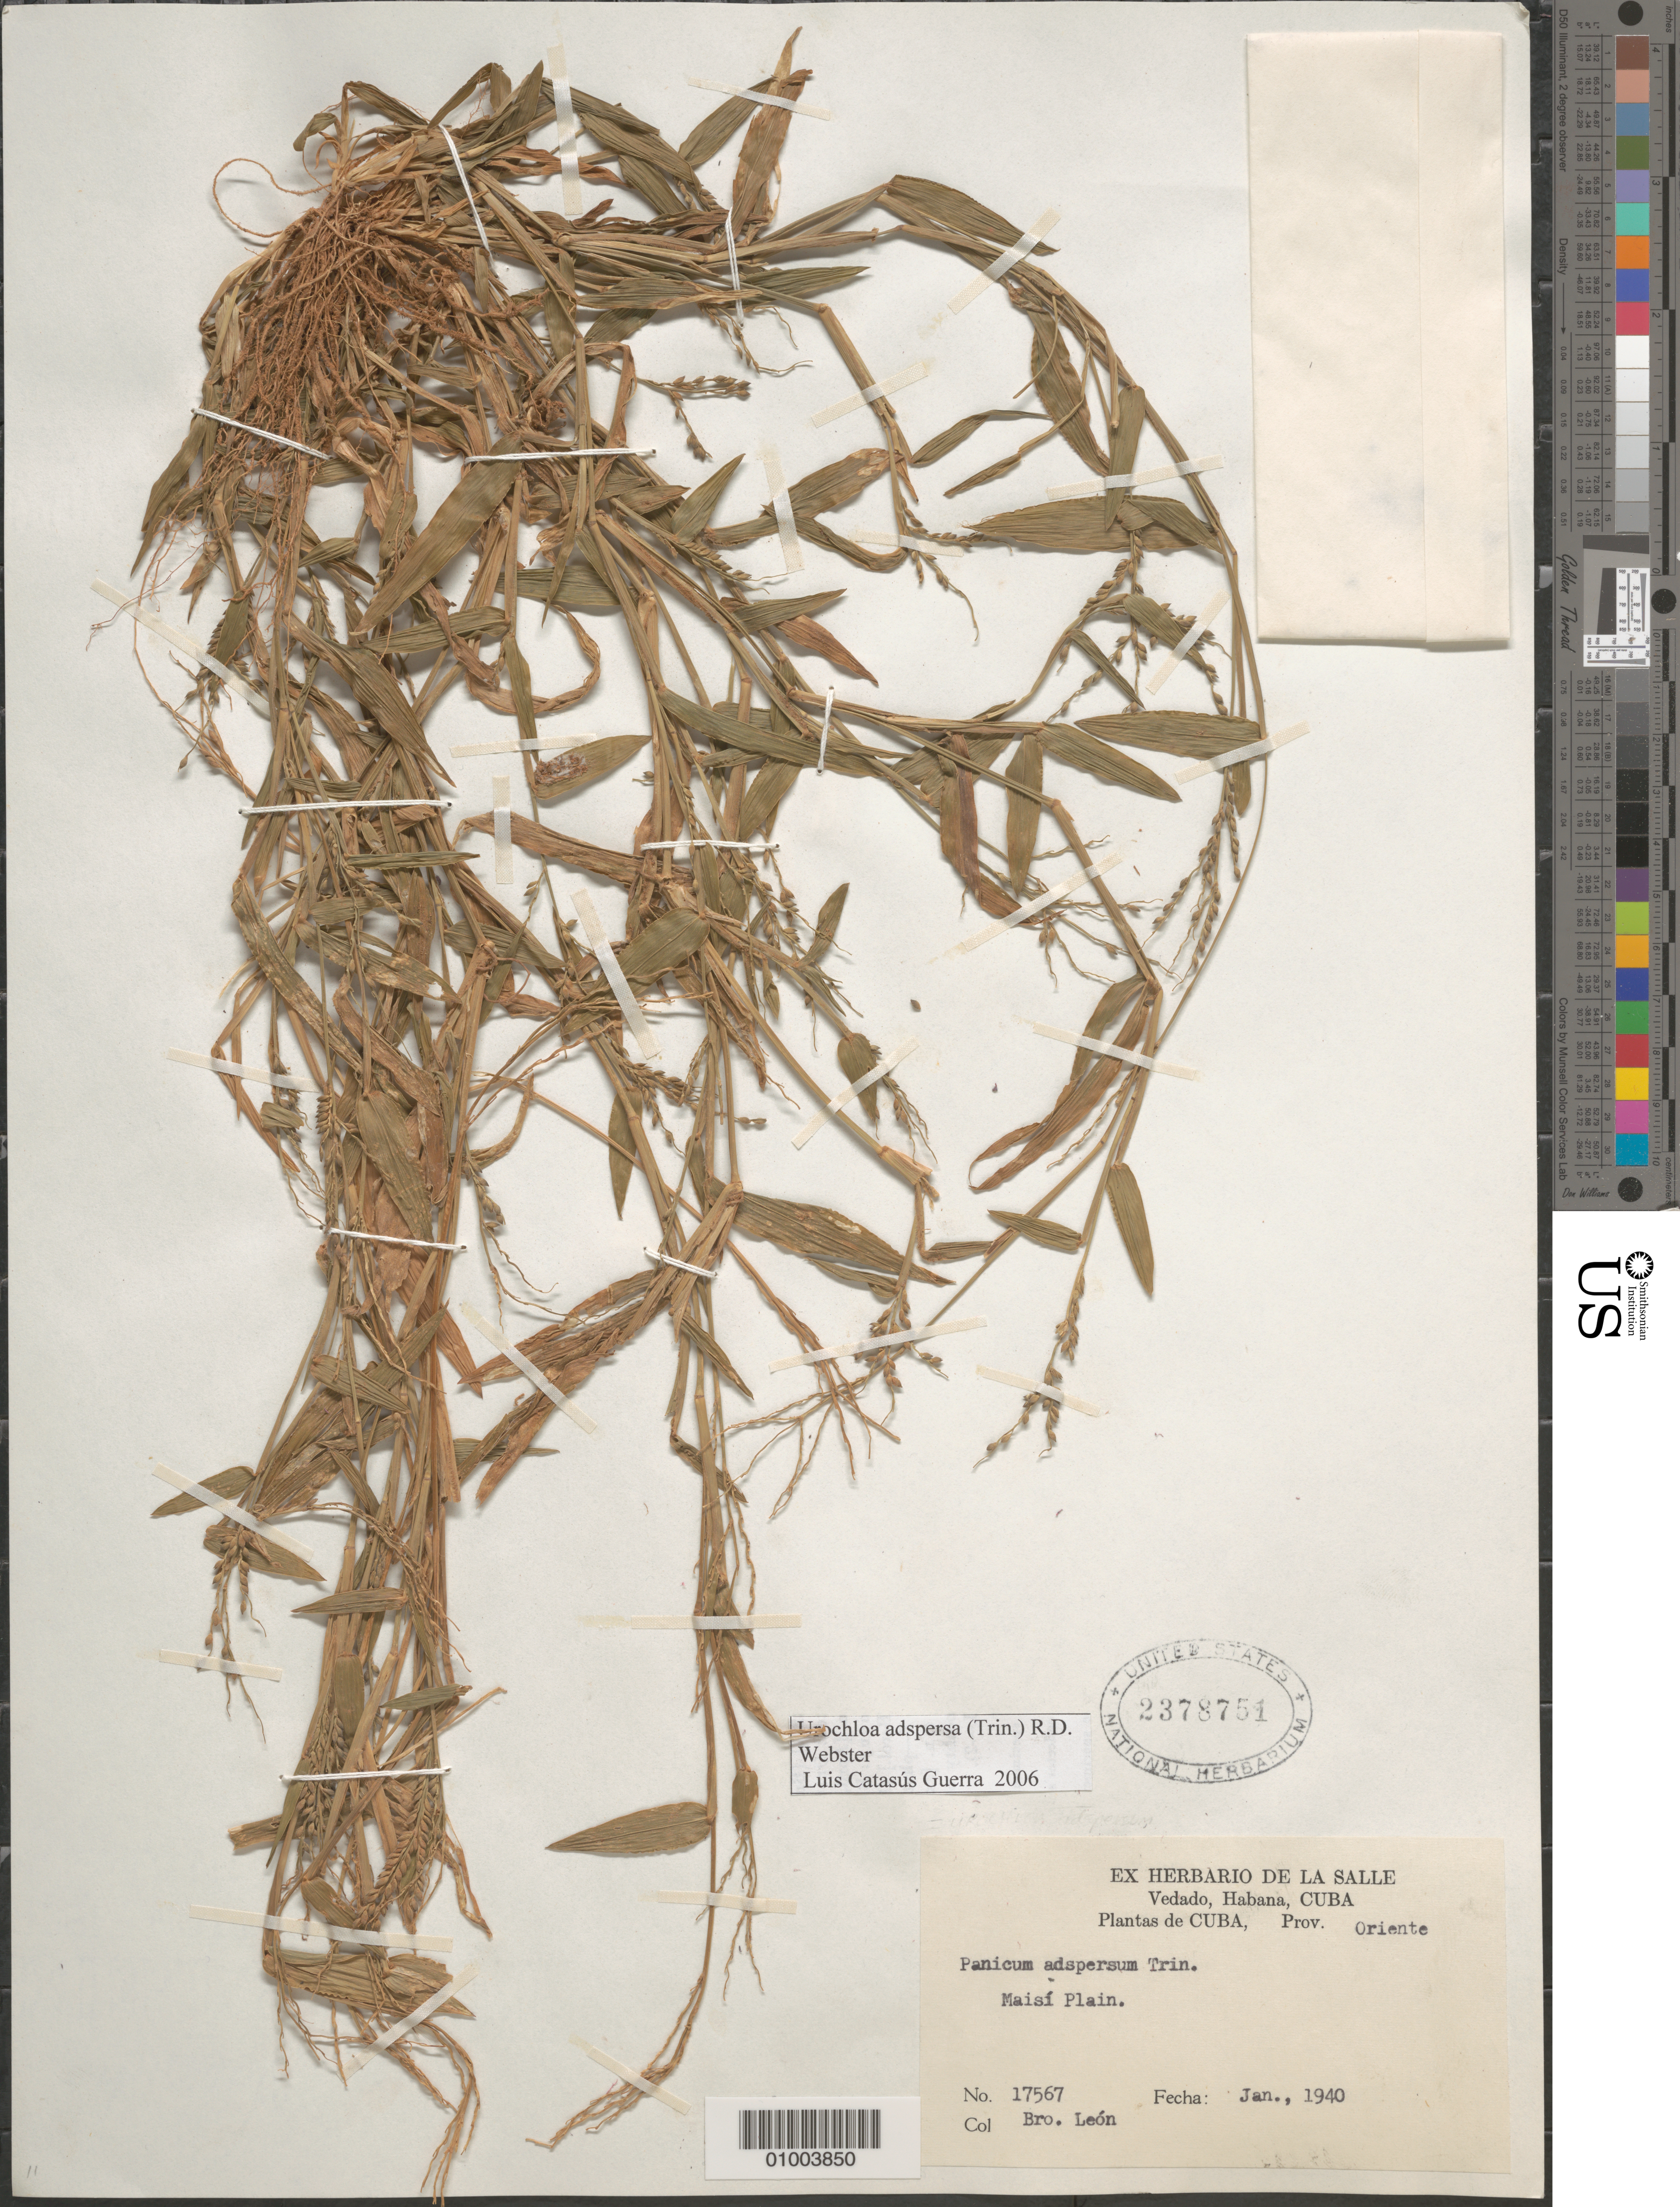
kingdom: Plantae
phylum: Tracheophyta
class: Liliopsida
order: Poales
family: Poaceae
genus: Urochloa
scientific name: Urochloa adspersa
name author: (Trin.) R.D. Webster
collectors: Bro. León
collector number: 17567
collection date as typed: Jan 1940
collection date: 1940-01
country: Cuba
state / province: Oriente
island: Cuba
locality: Maisi Plain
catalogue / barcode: US 2378751